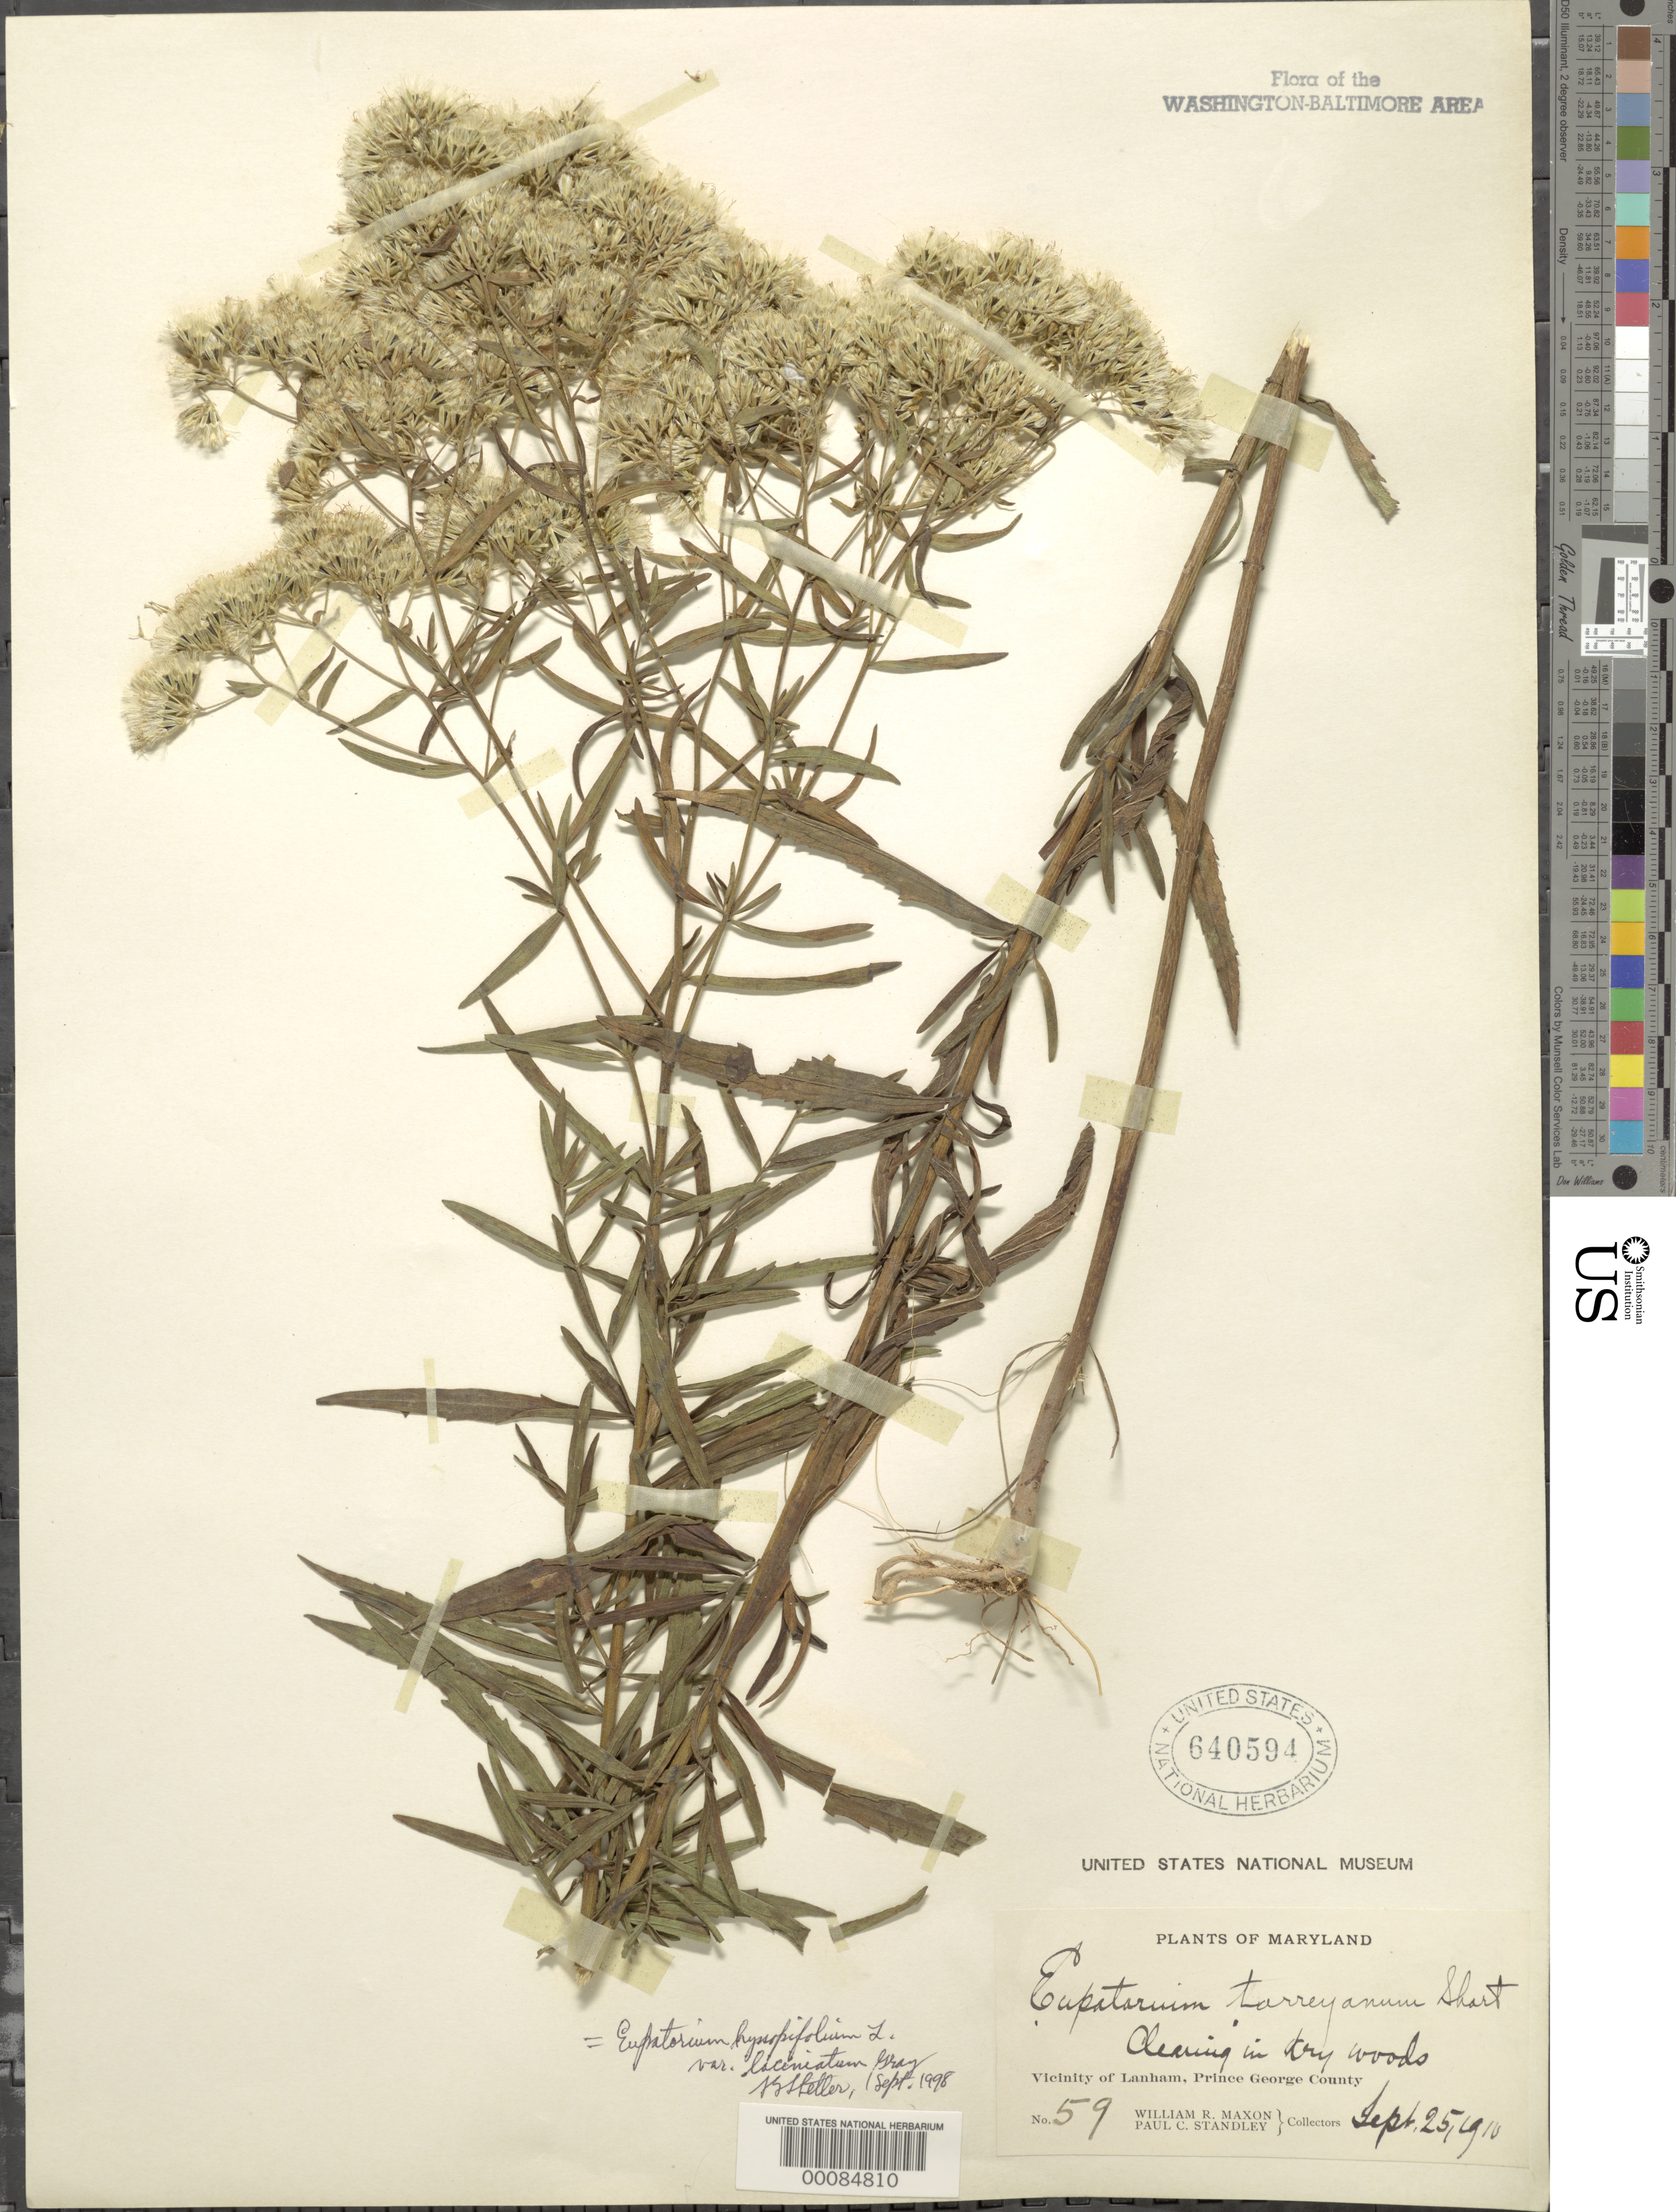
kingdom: Plantae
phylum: Tracheophyta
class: Magnoliopsida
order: Asterales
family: Asteraceae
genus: Eupatorium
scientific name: Eupatorium hyssopifolium var. laciniatum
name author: A. Gray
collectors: W. R. Maxon & P. C. Standley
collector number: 59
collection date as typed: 25 Sep 1910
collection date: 1910-09-25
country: United States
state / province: Maryland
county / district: Prince George's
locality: Lanham vicinity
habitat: Clearing in dry woods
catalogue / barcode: US 640594